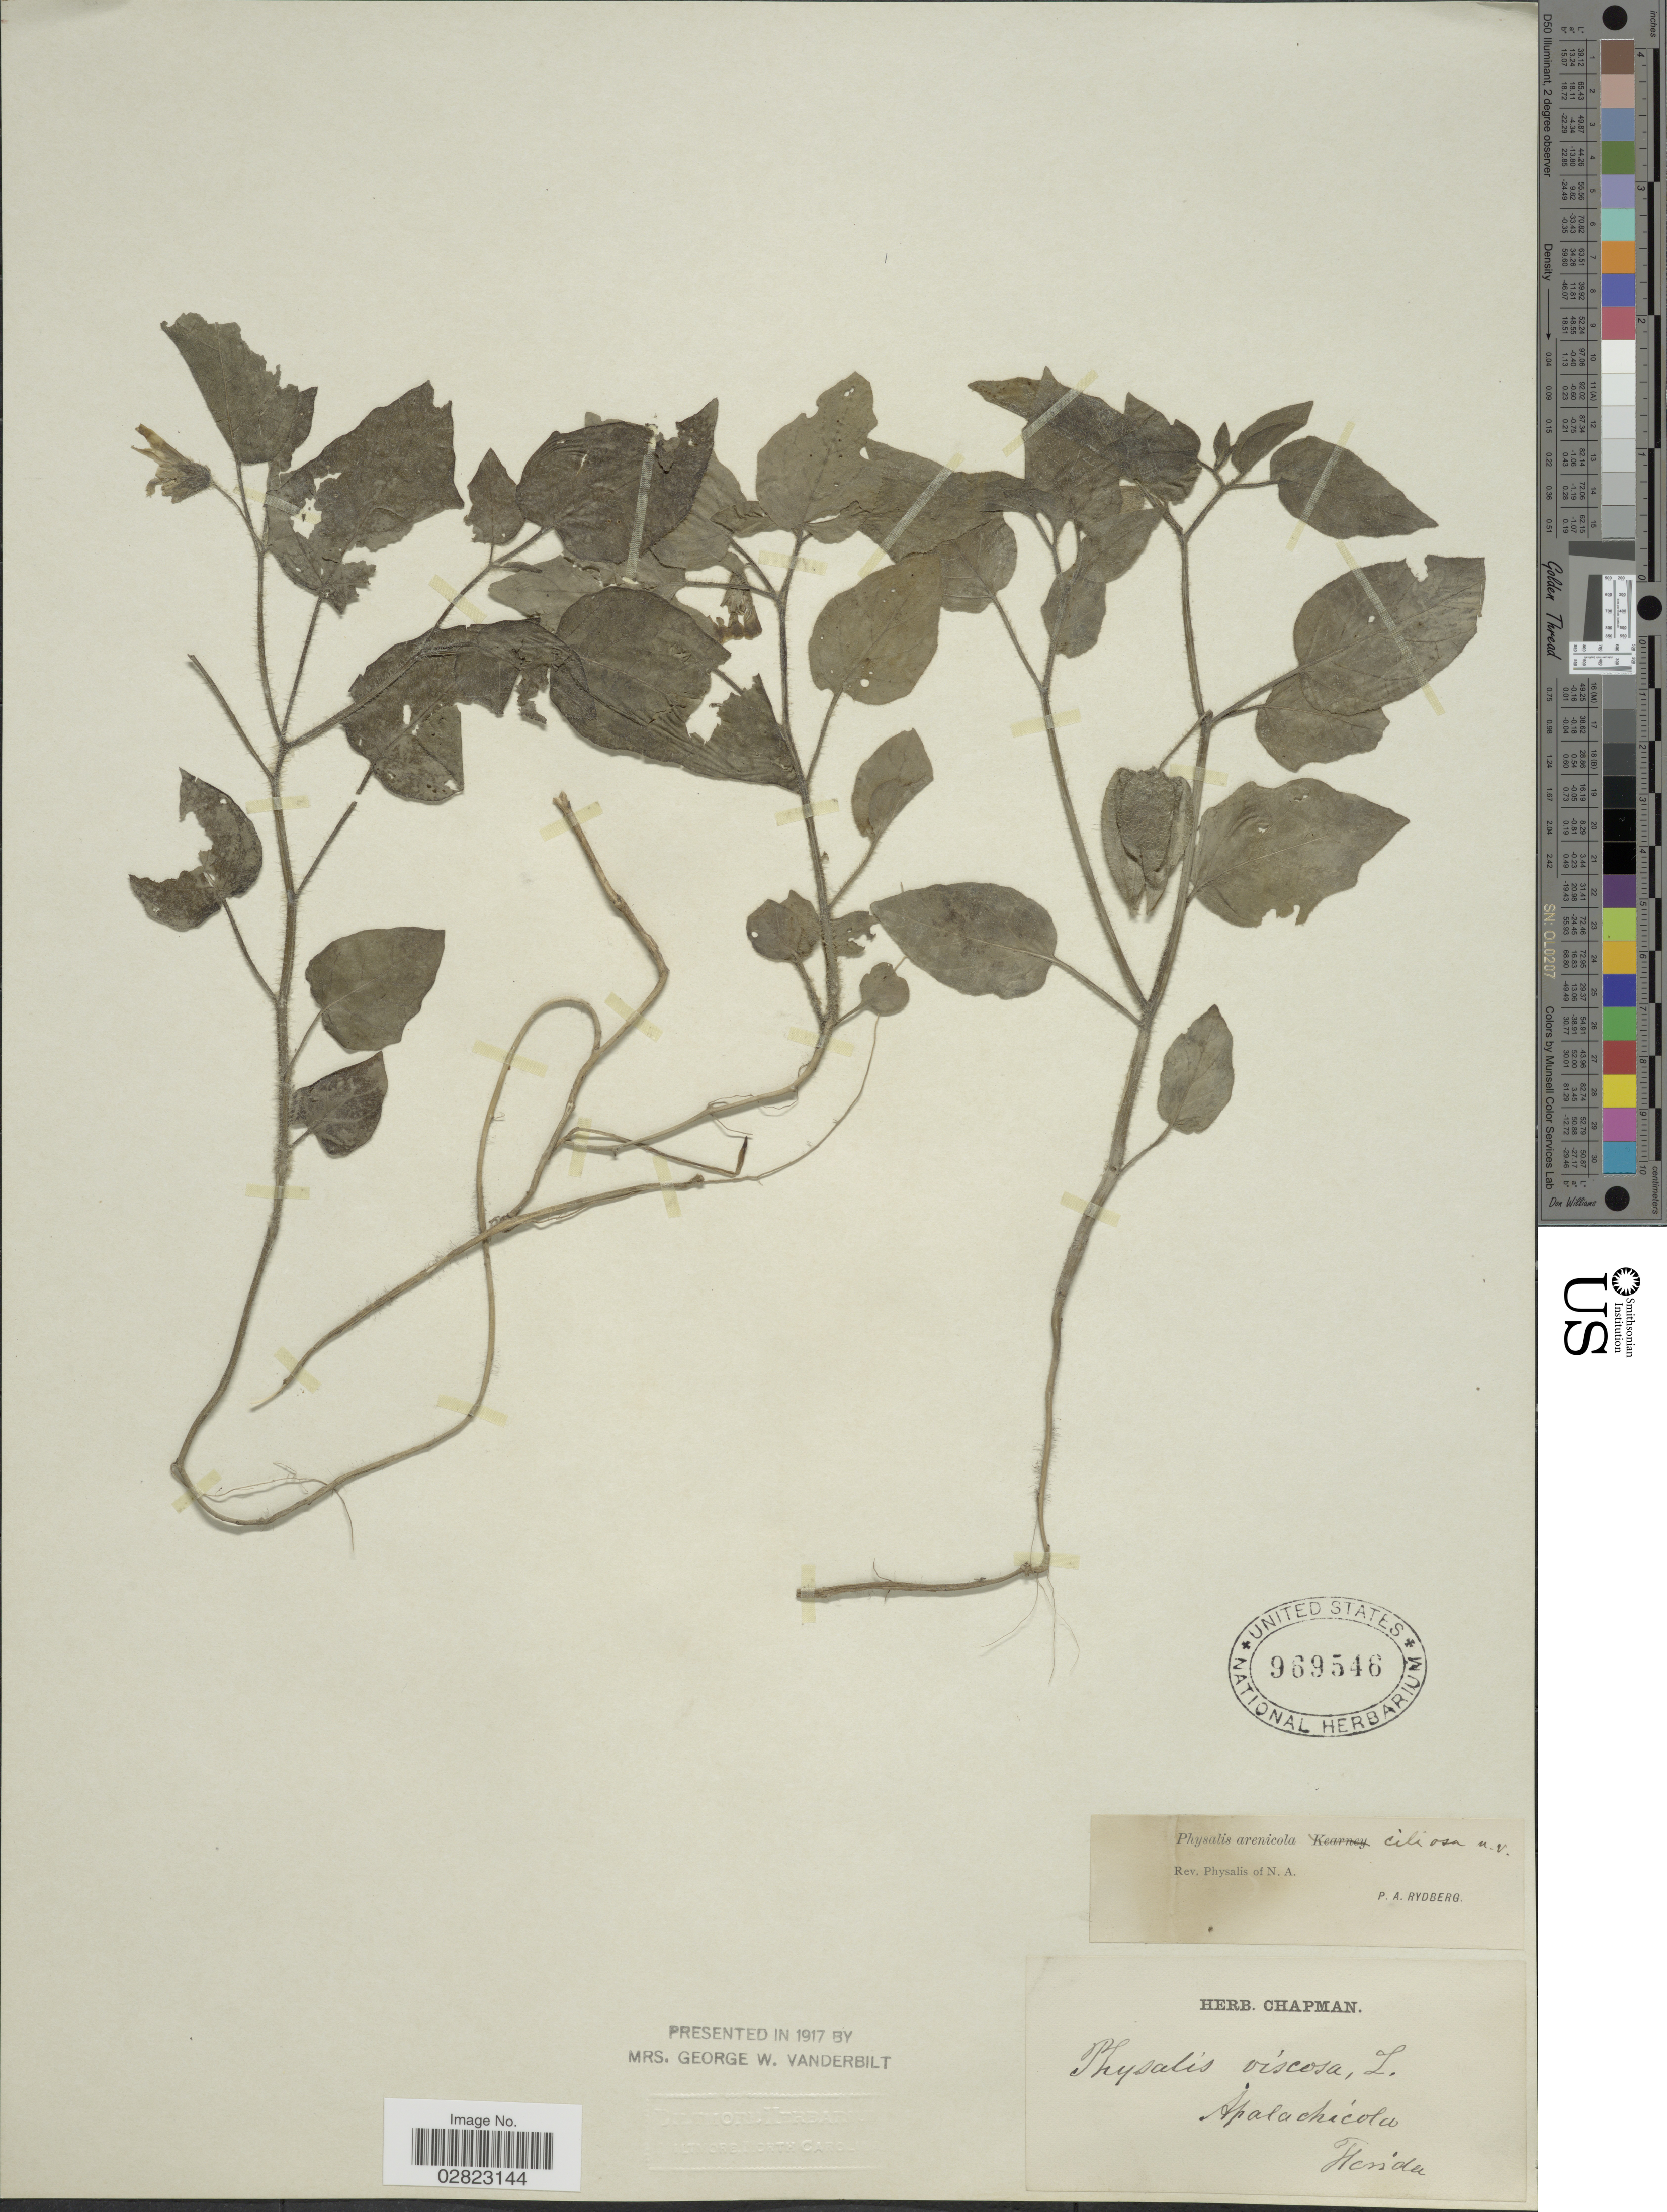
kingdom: Plantae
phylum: Tracheophyta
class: Magnoliopsida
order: Solanales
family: Solanaceae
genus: Physalis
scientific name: Physalis ciliosa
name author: Rydb.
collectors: ex herb. Chapman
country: United States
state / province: Florida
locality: Apalachicola.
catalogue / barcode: US 969546